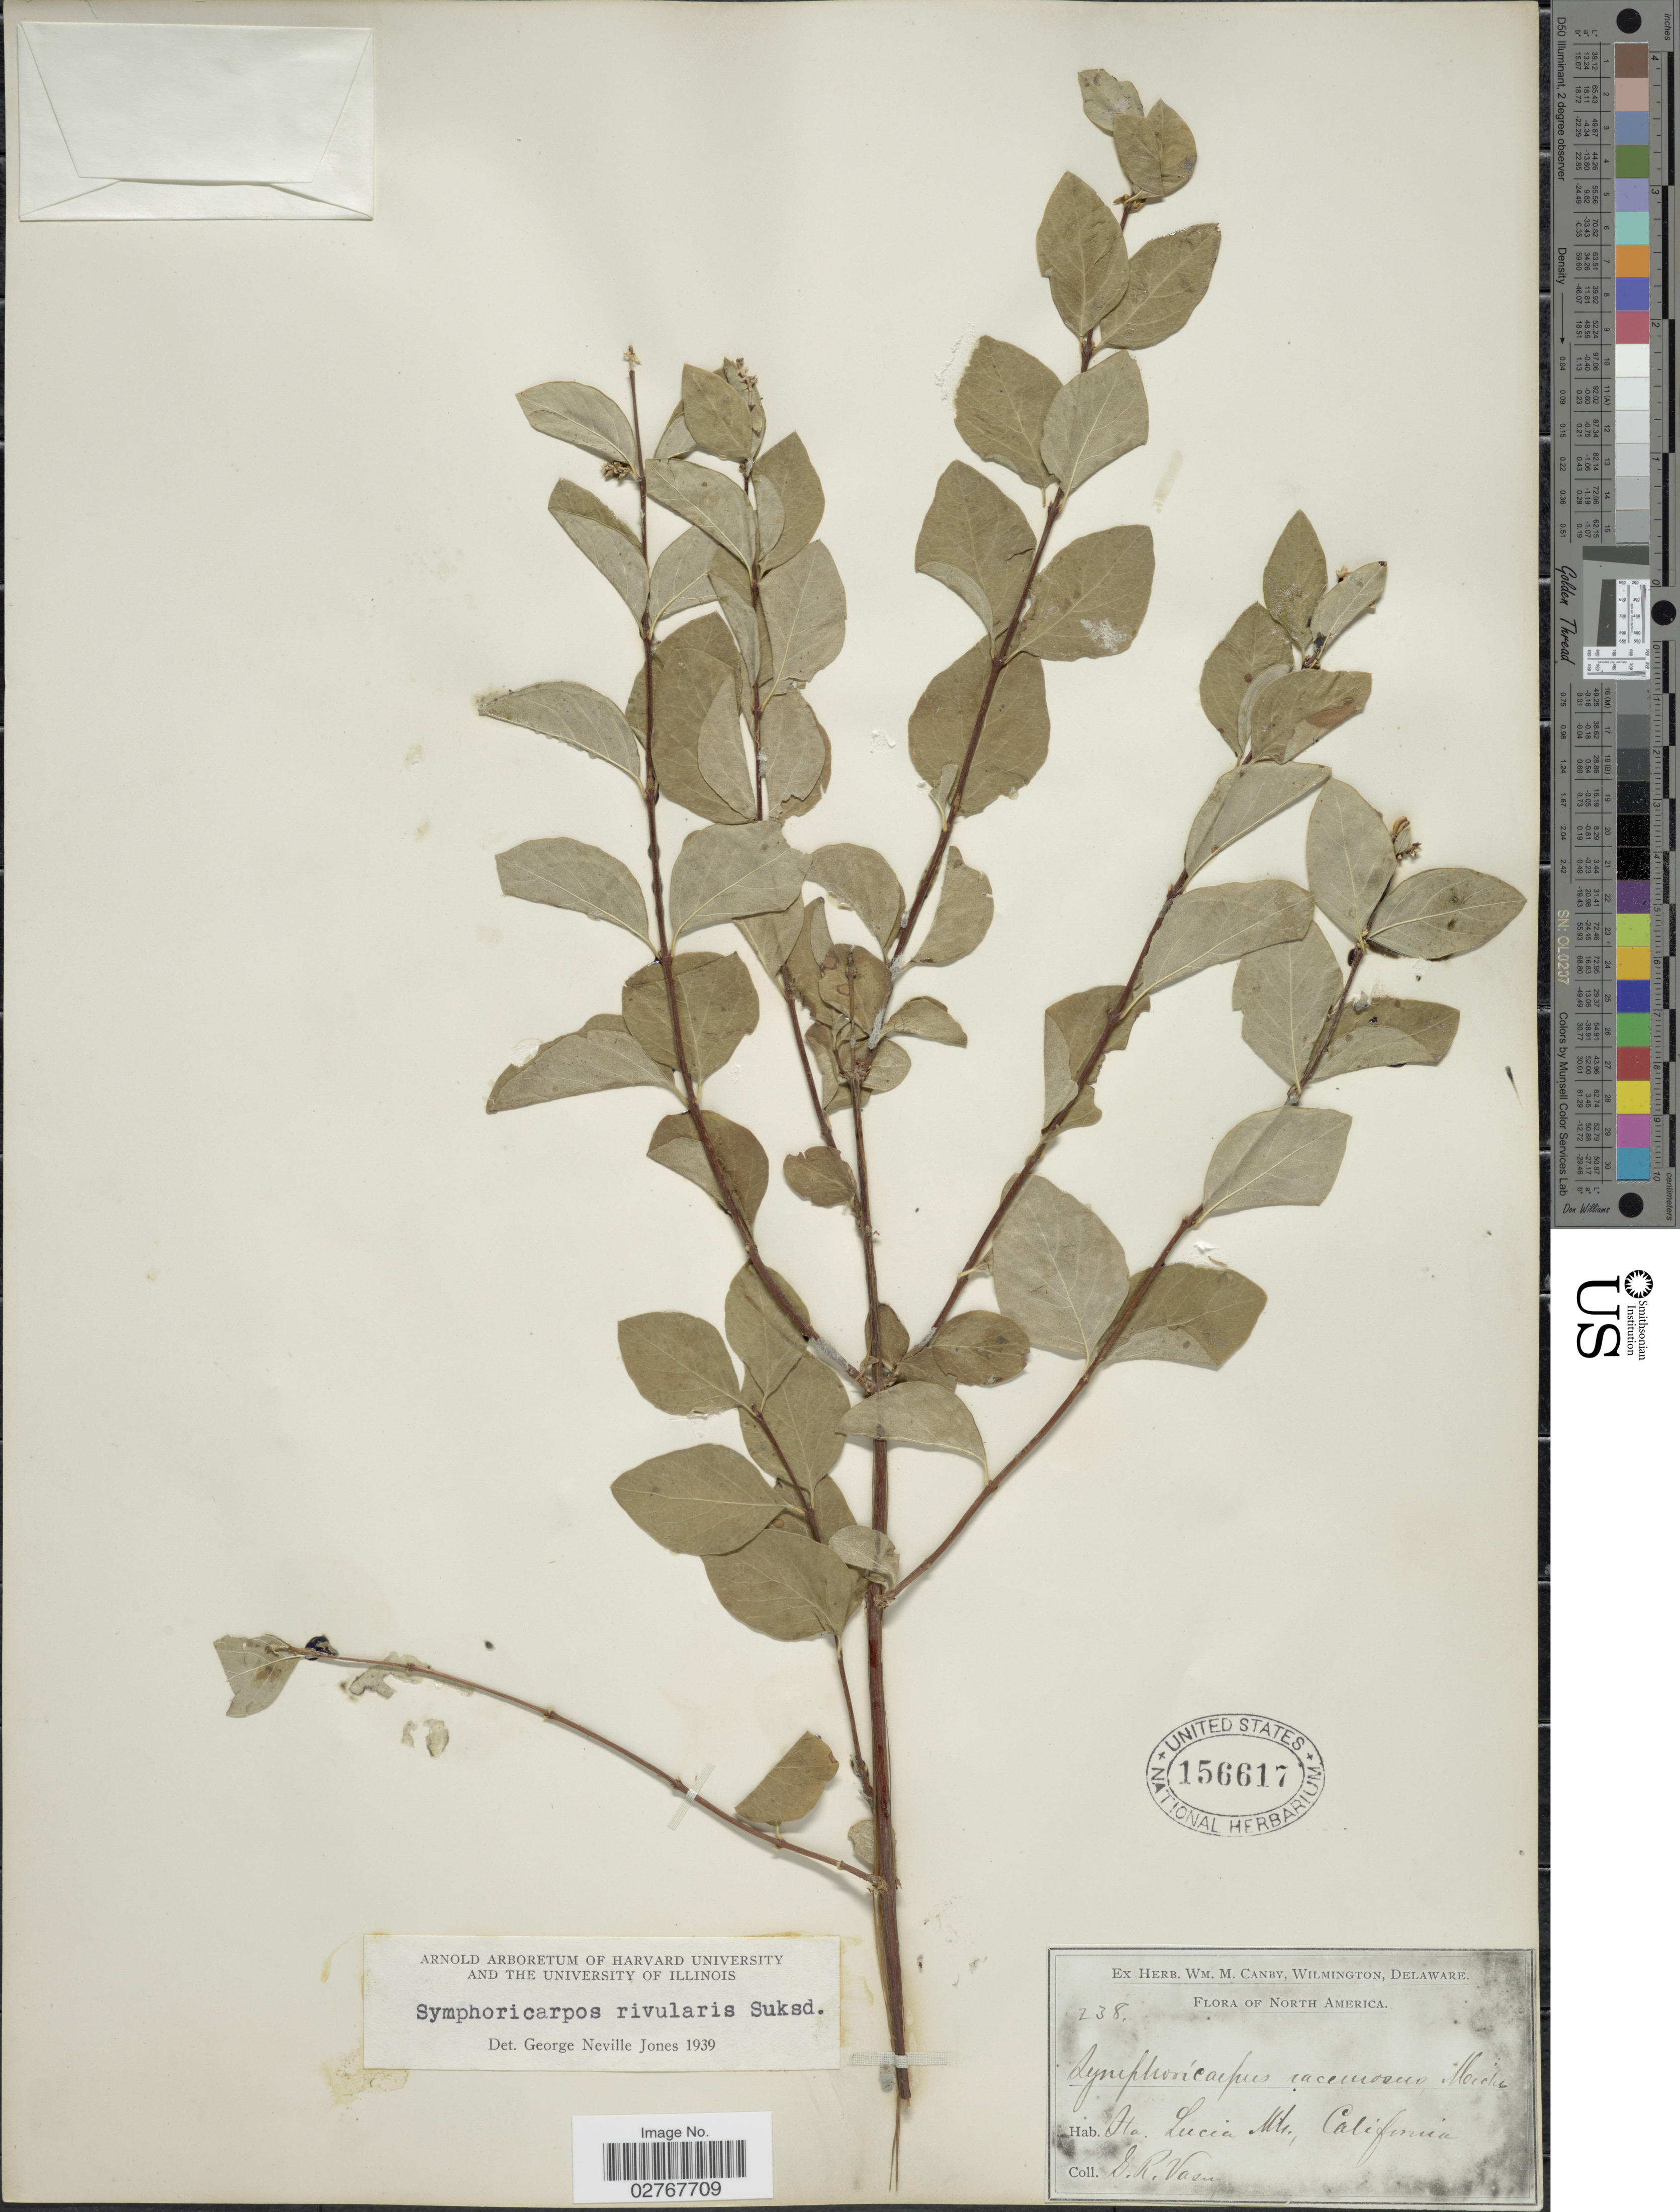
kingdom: Plantae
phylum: Tracheophyta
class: Magnoliopsida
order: Dipsacales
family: Caprifoliaceae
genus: Symphoricarpos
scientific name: Symphoricarpos rivularis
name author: Suksd.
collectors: G. R. Vasey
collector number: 238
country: United States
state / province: California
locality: Sta. Lucia Mts.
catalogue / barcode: US 156617